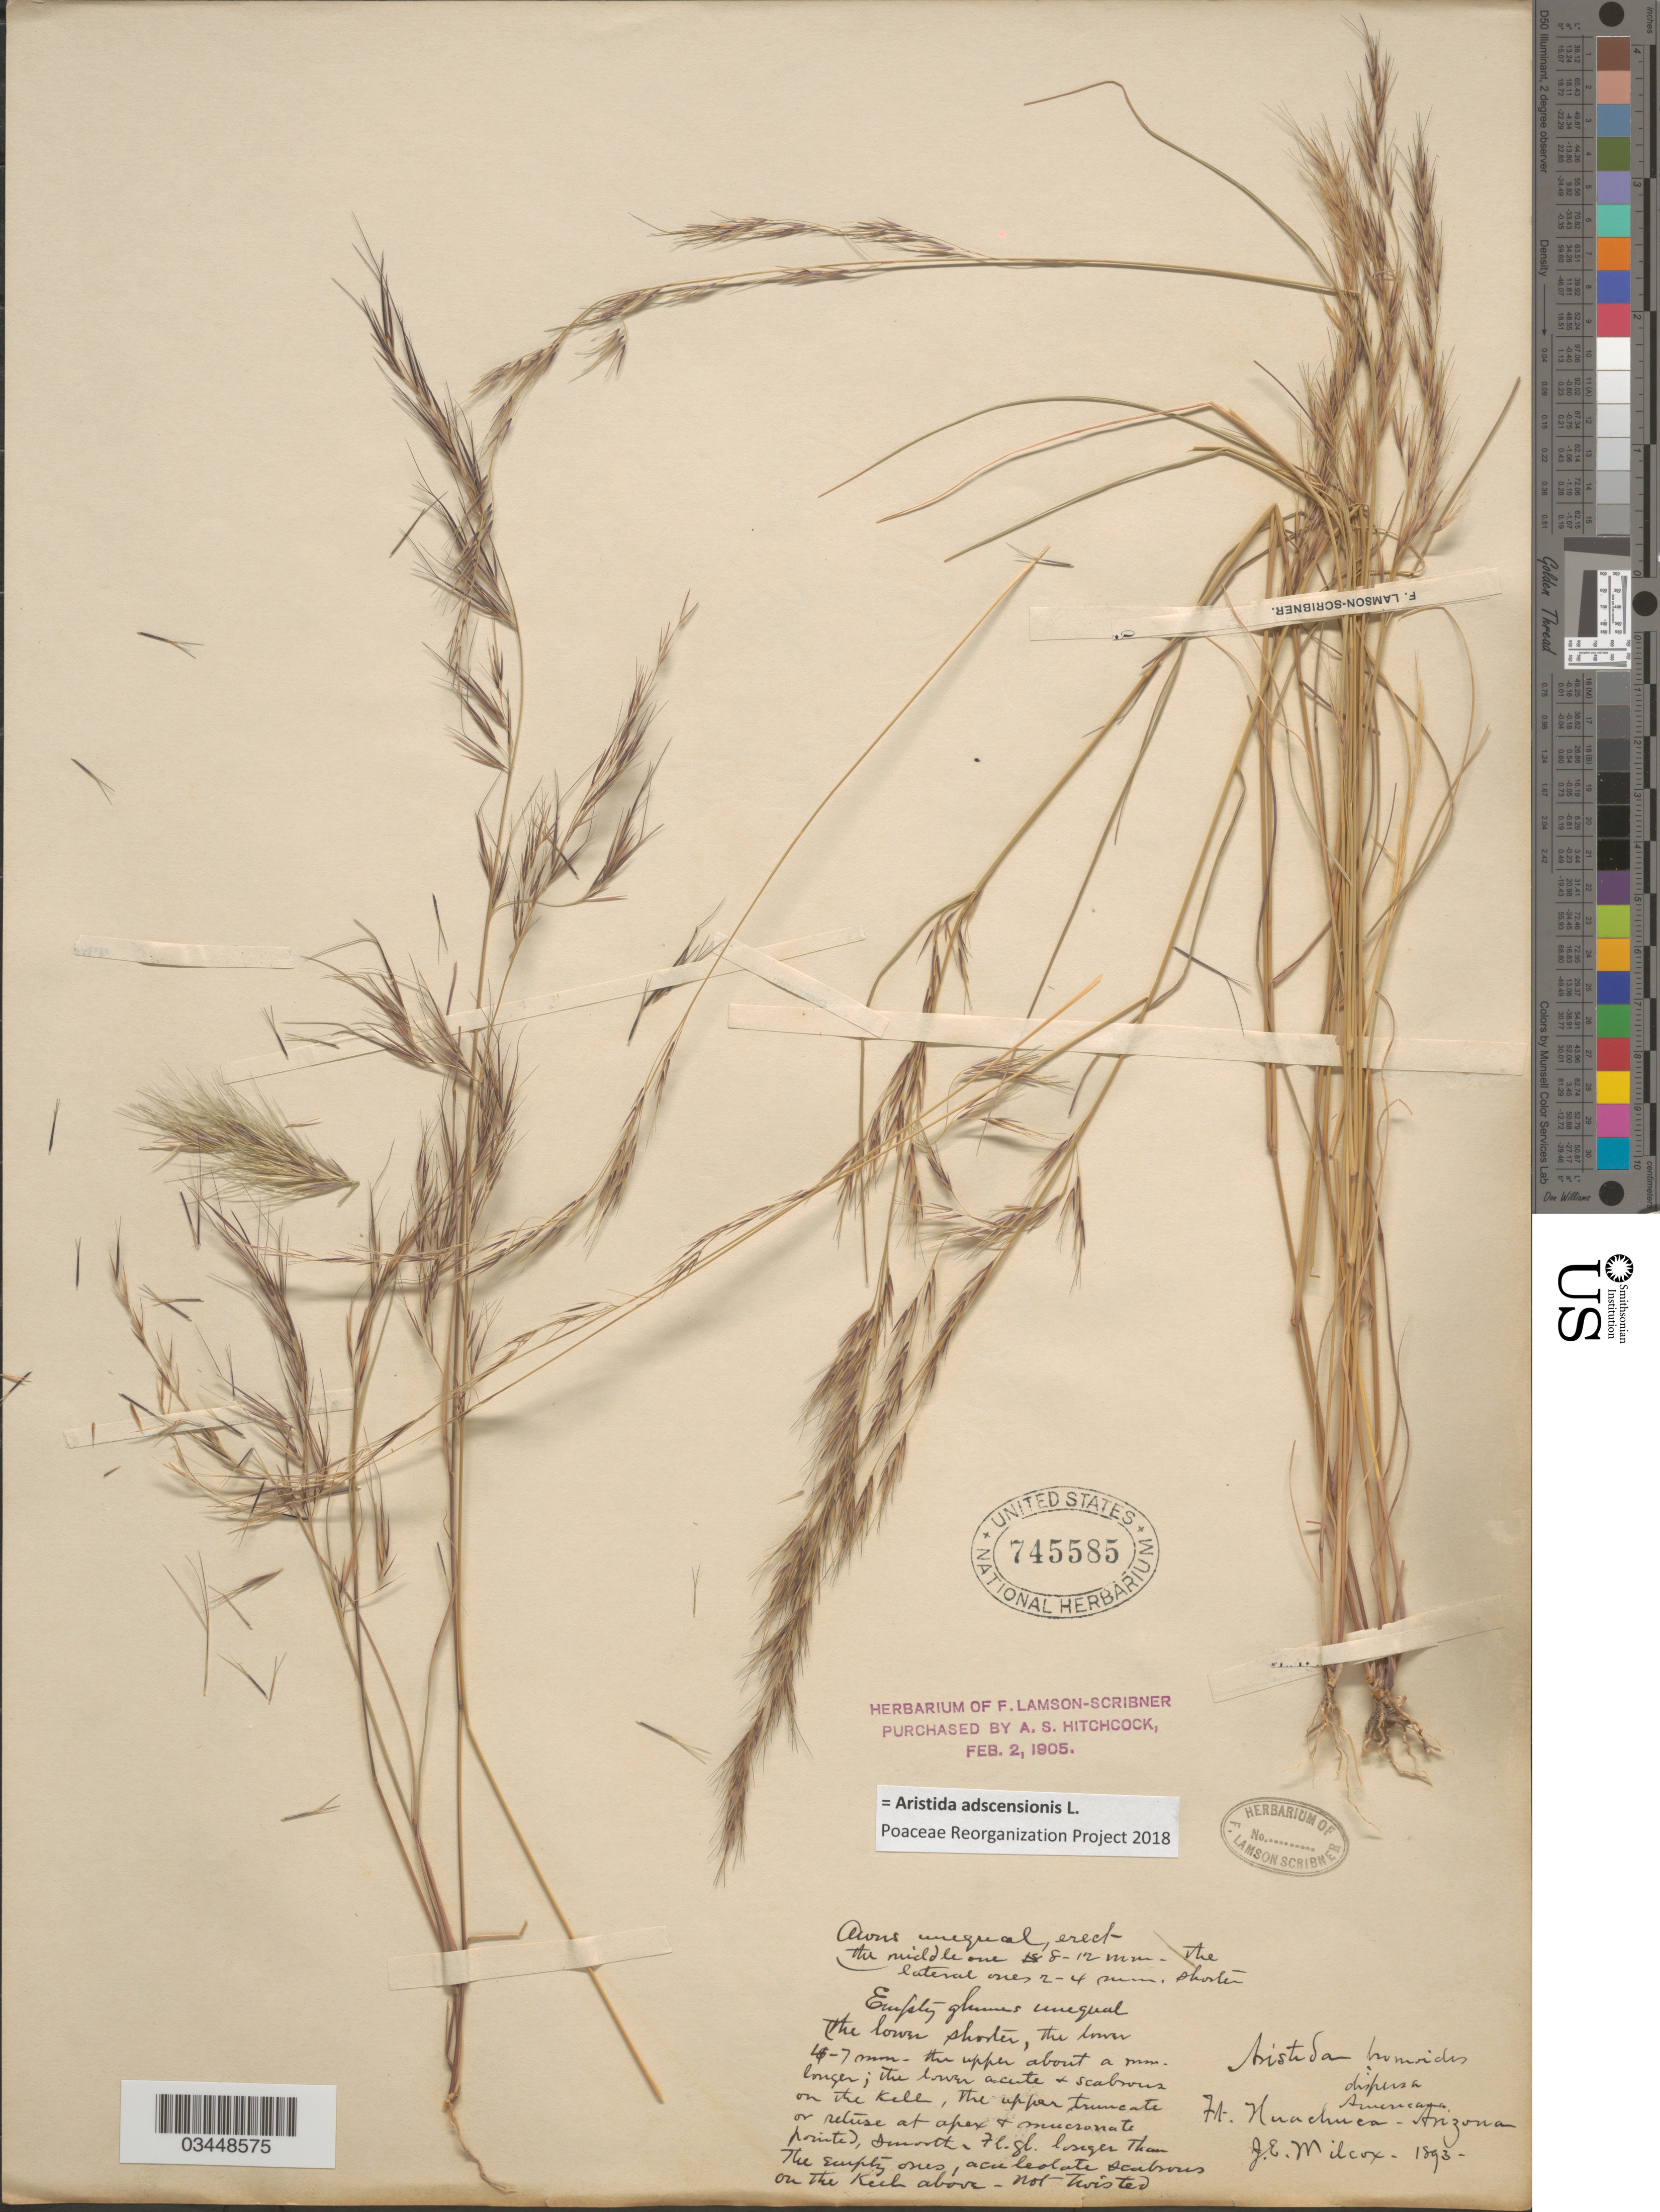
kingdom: Plantae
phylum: Tracheophyta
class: Liliopsida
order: Poales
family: Poaceae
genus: Aristida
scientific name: Aristida adscensionis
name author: L.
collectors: J. Wilcox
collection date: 1893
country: United States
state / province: Arizona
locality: Ft. Huachuca.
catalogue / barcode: US 745585